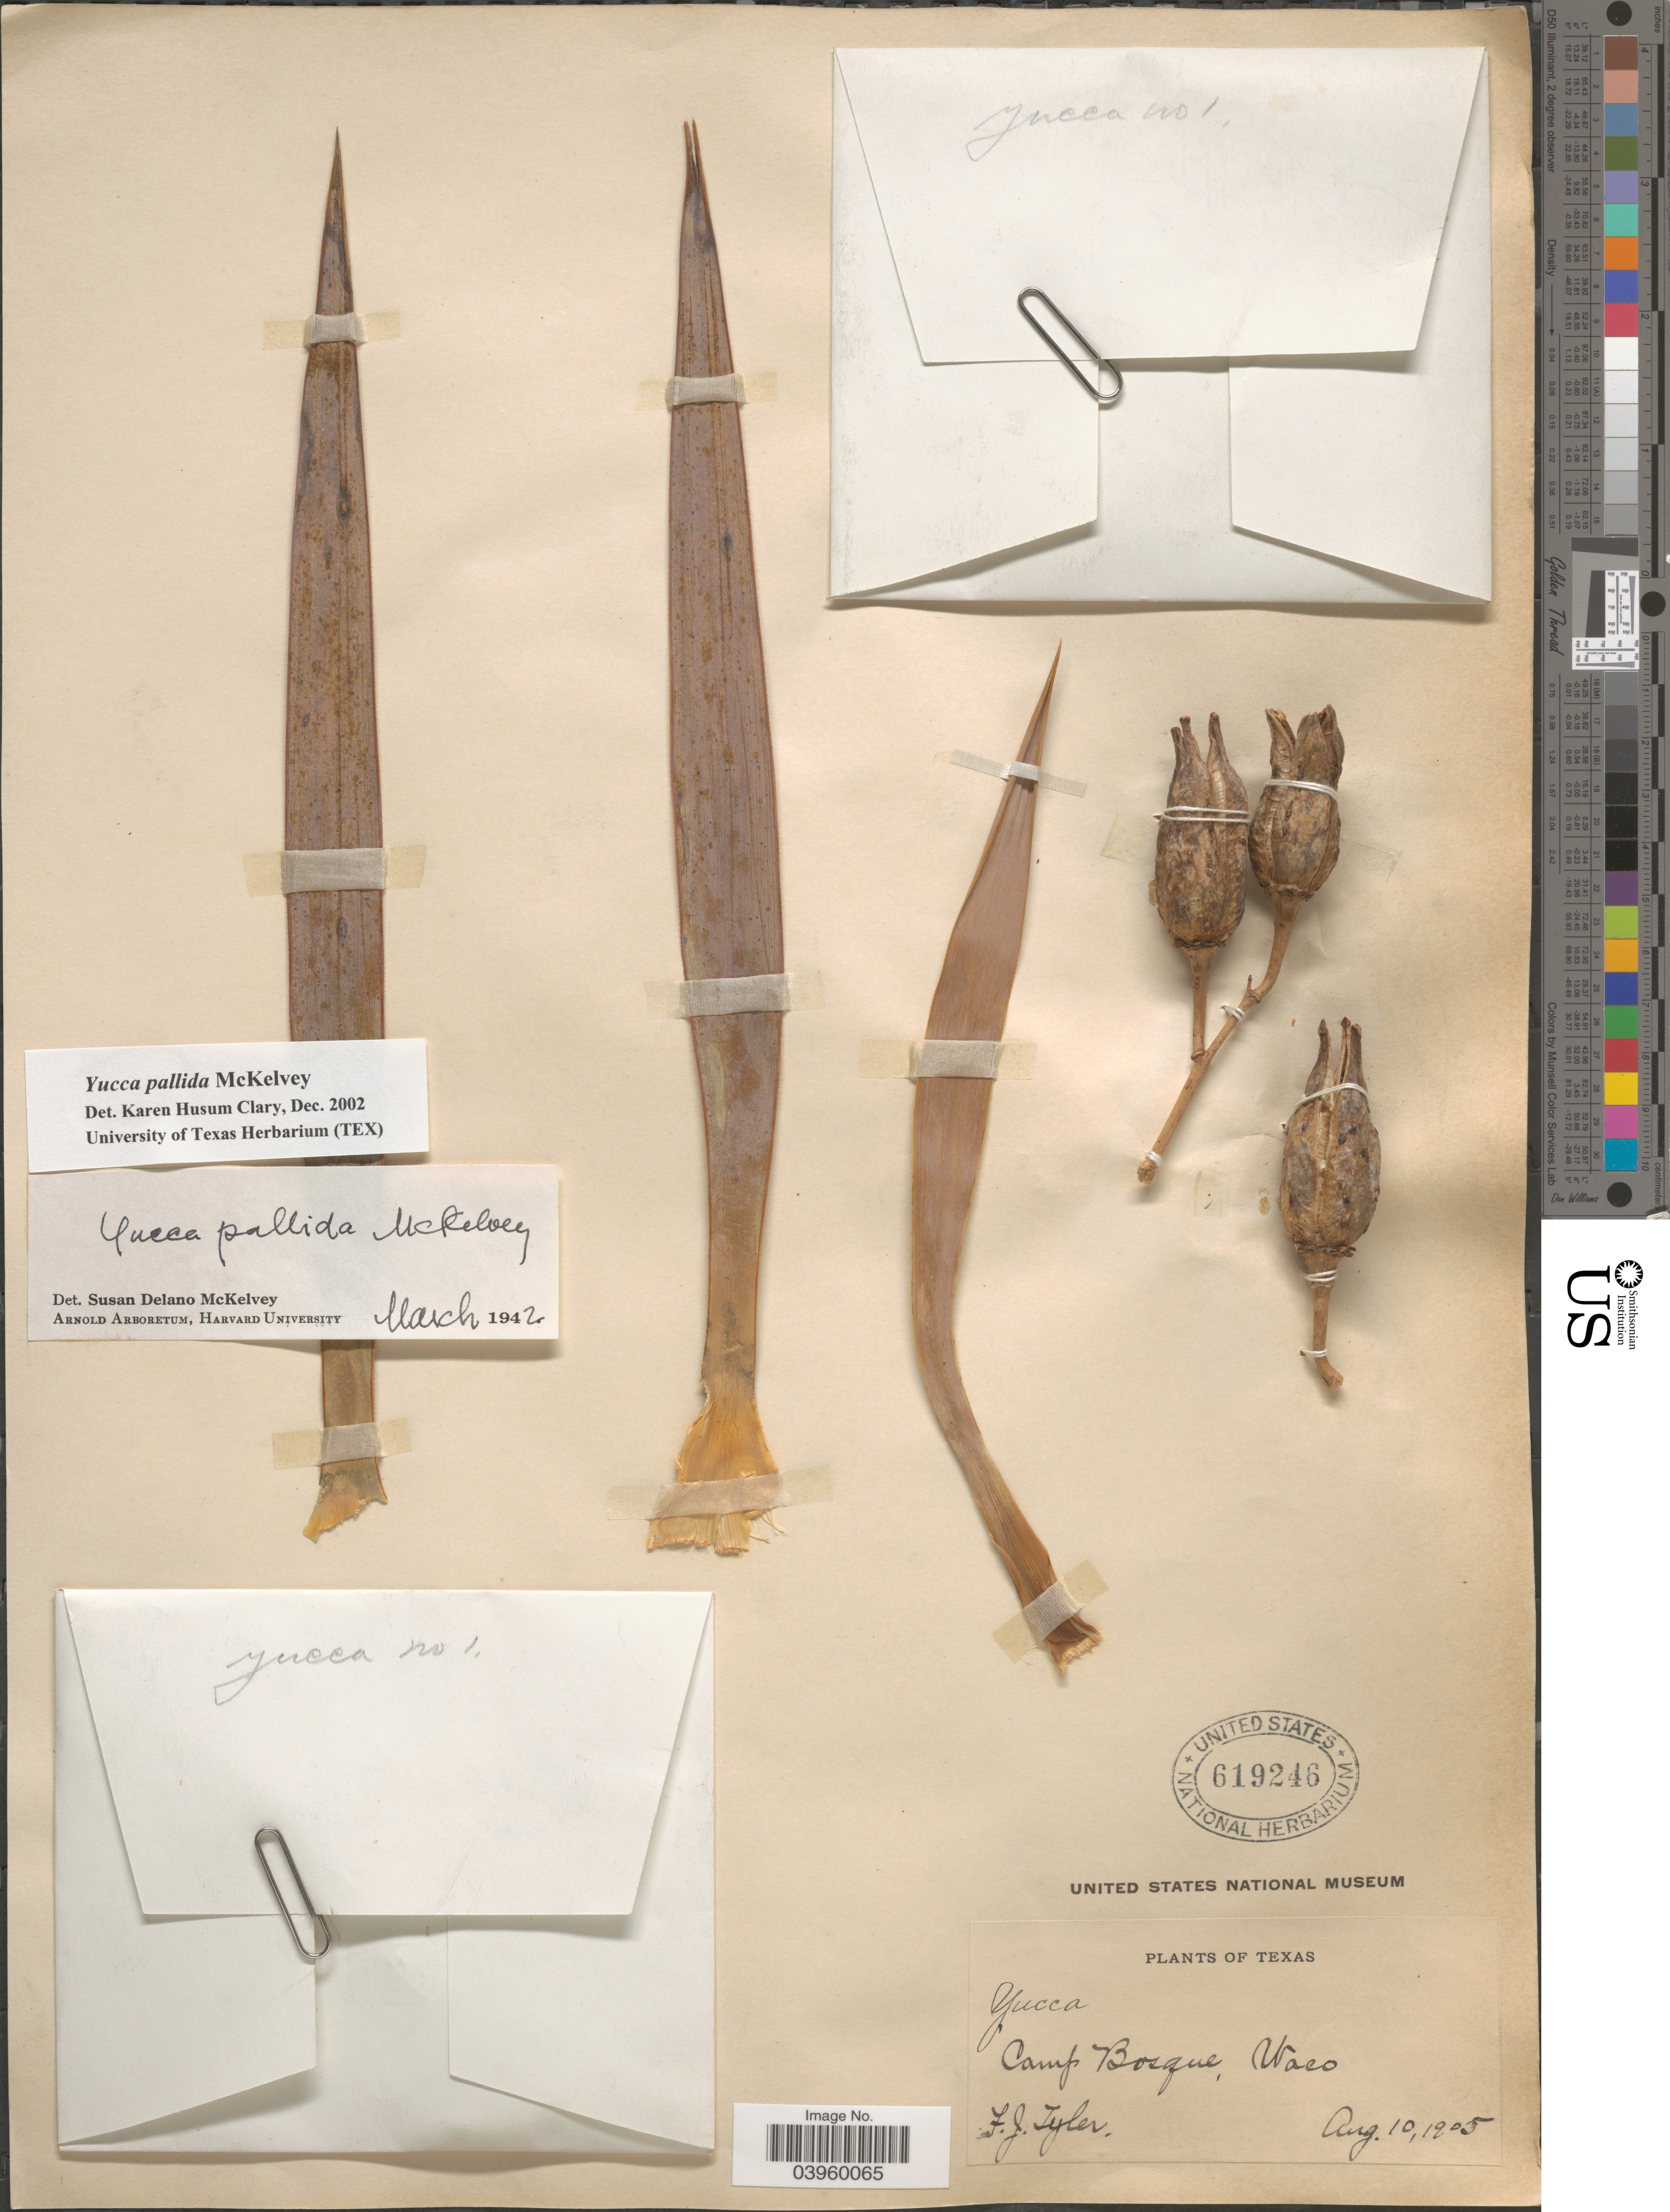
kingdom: Plantae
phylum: Tracheophyta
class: Liliopsida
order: Asparagales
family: Asparagaceae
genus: Yucca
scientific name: Yucca pallida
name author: McKelvey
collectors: F. Tyler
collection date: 1905-08-10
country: United States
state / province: Texas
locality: Camp Bosque, Waco.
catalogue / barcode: US 619246